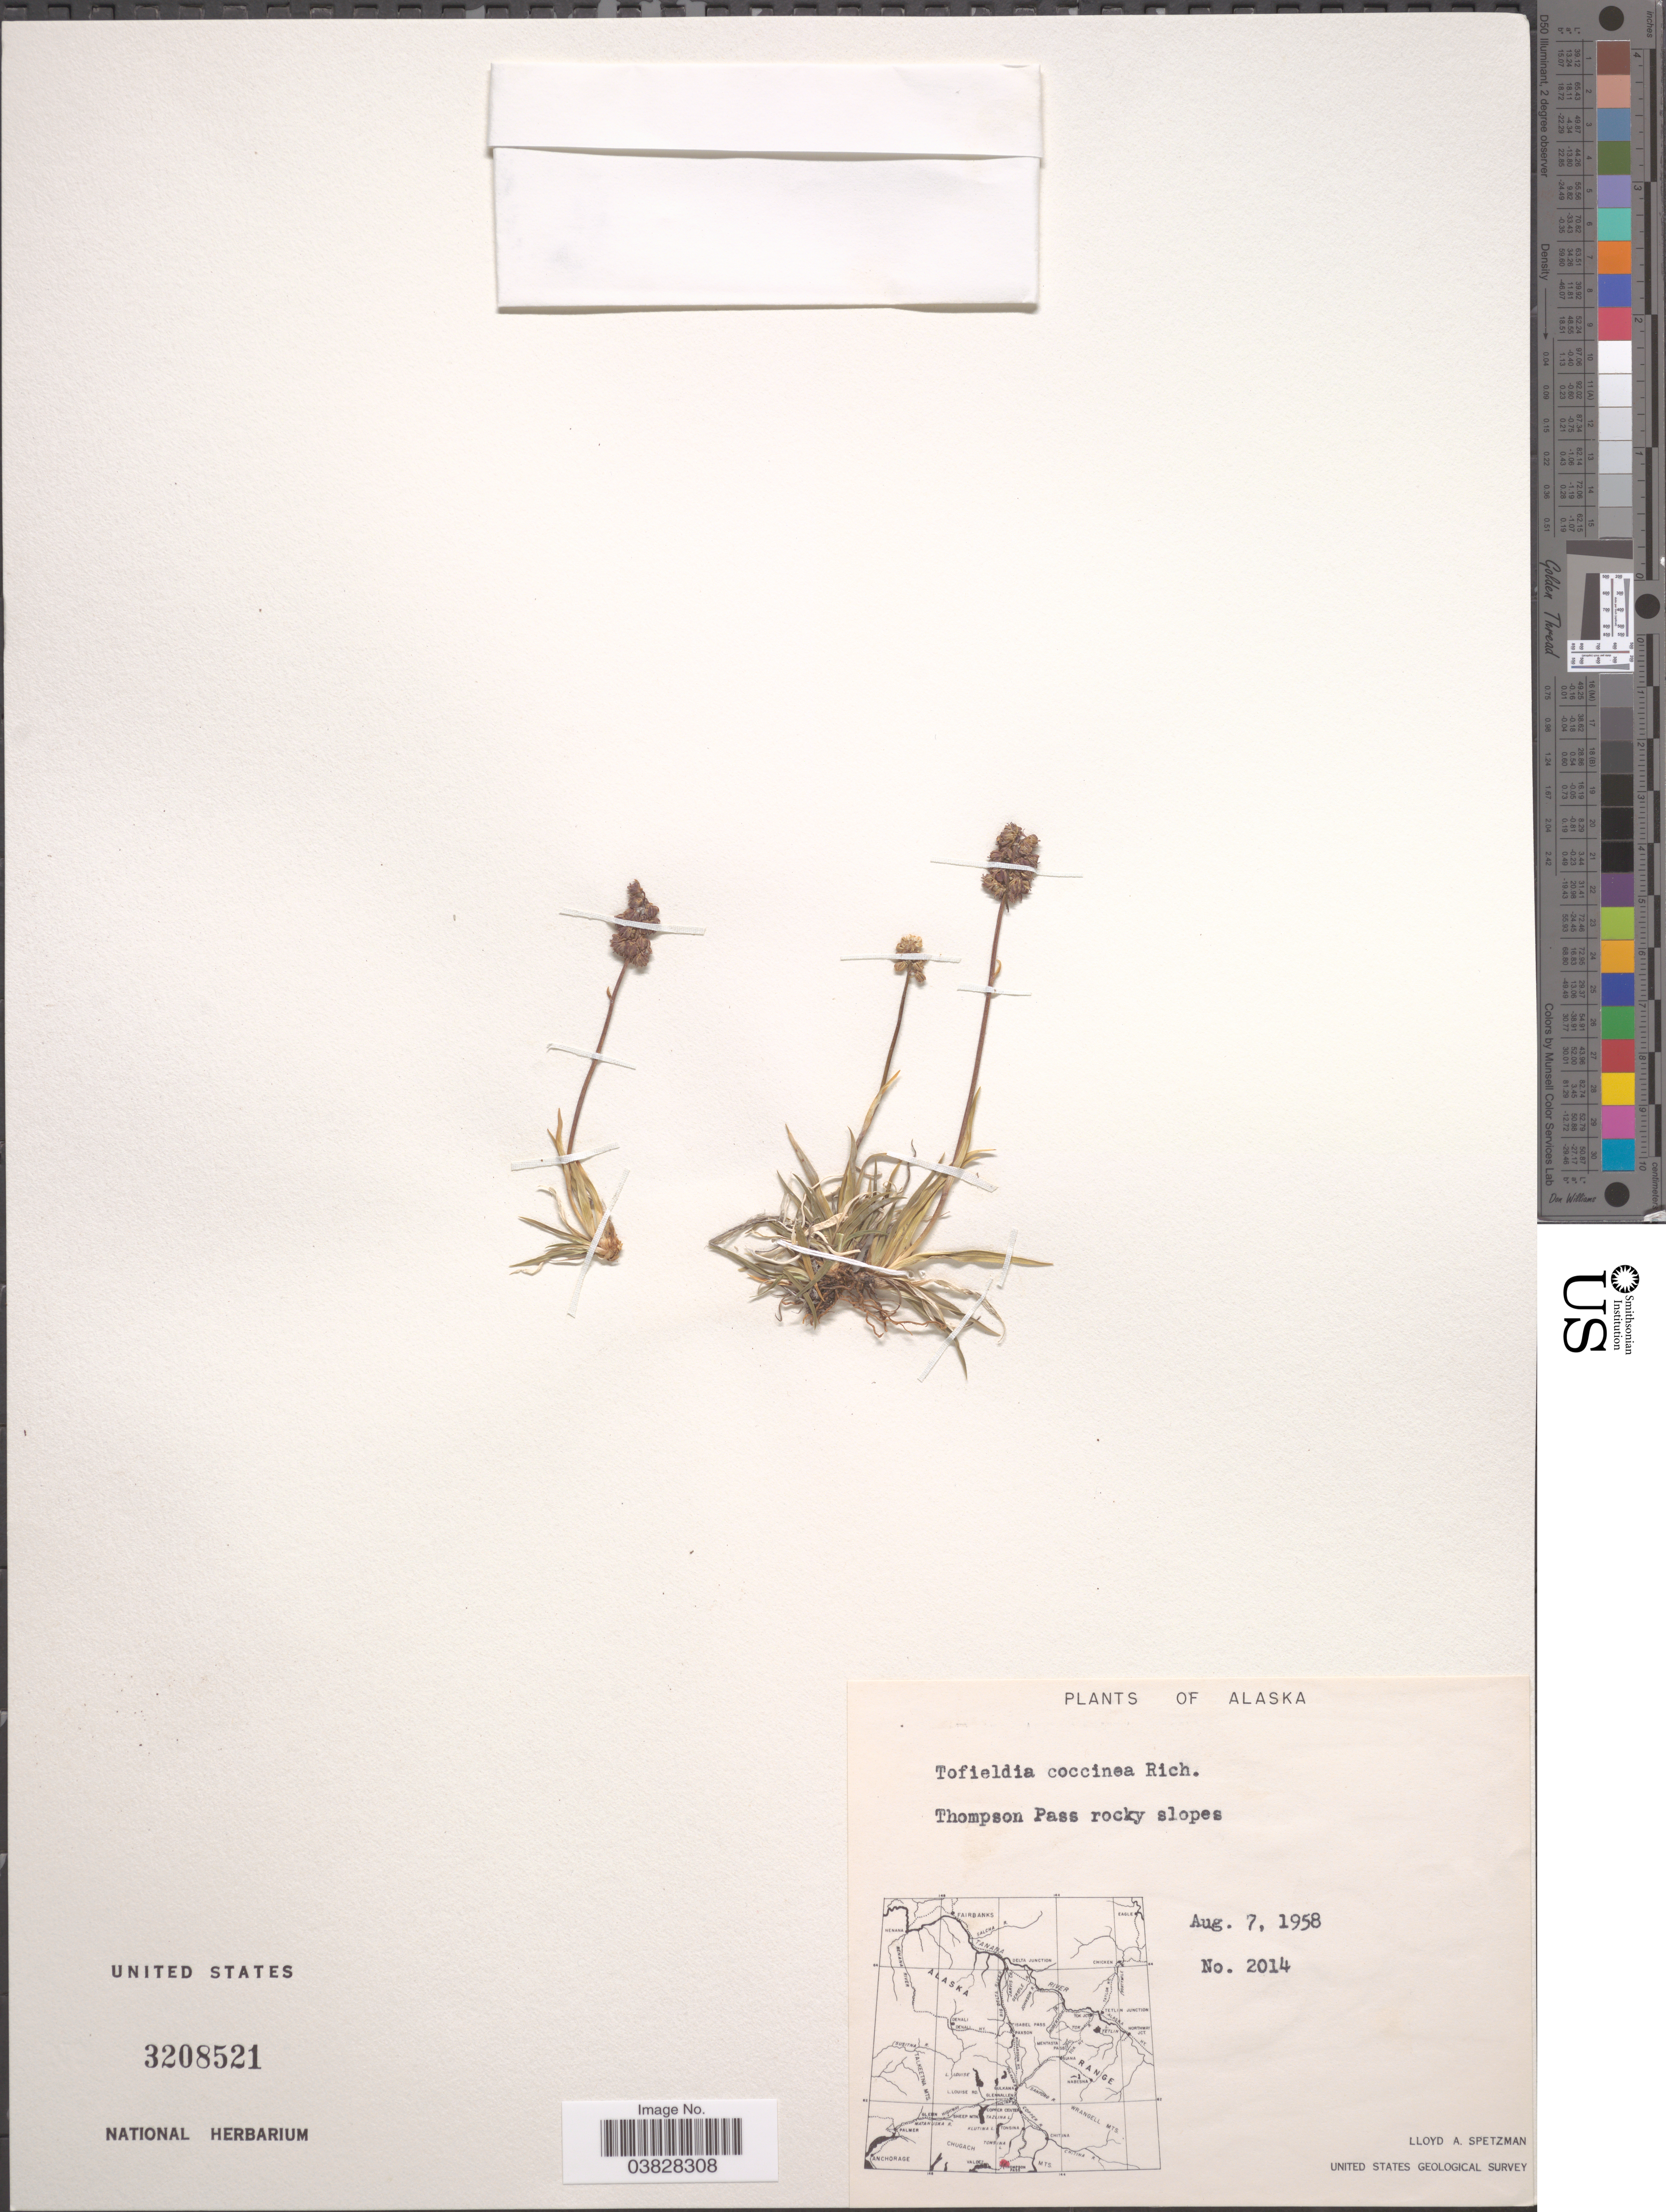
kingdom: Plantae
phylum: Tracheophyta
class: Liliopsida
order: Alismatales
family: Tofieldiaceae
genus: Tofieldia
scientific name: Tofieldia coccinea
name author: Richardson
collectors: L. Spetzman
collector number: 2014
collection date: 1958-08-07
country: United States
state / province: Alaska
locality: Thompson Pass.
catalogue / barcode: US 3208521